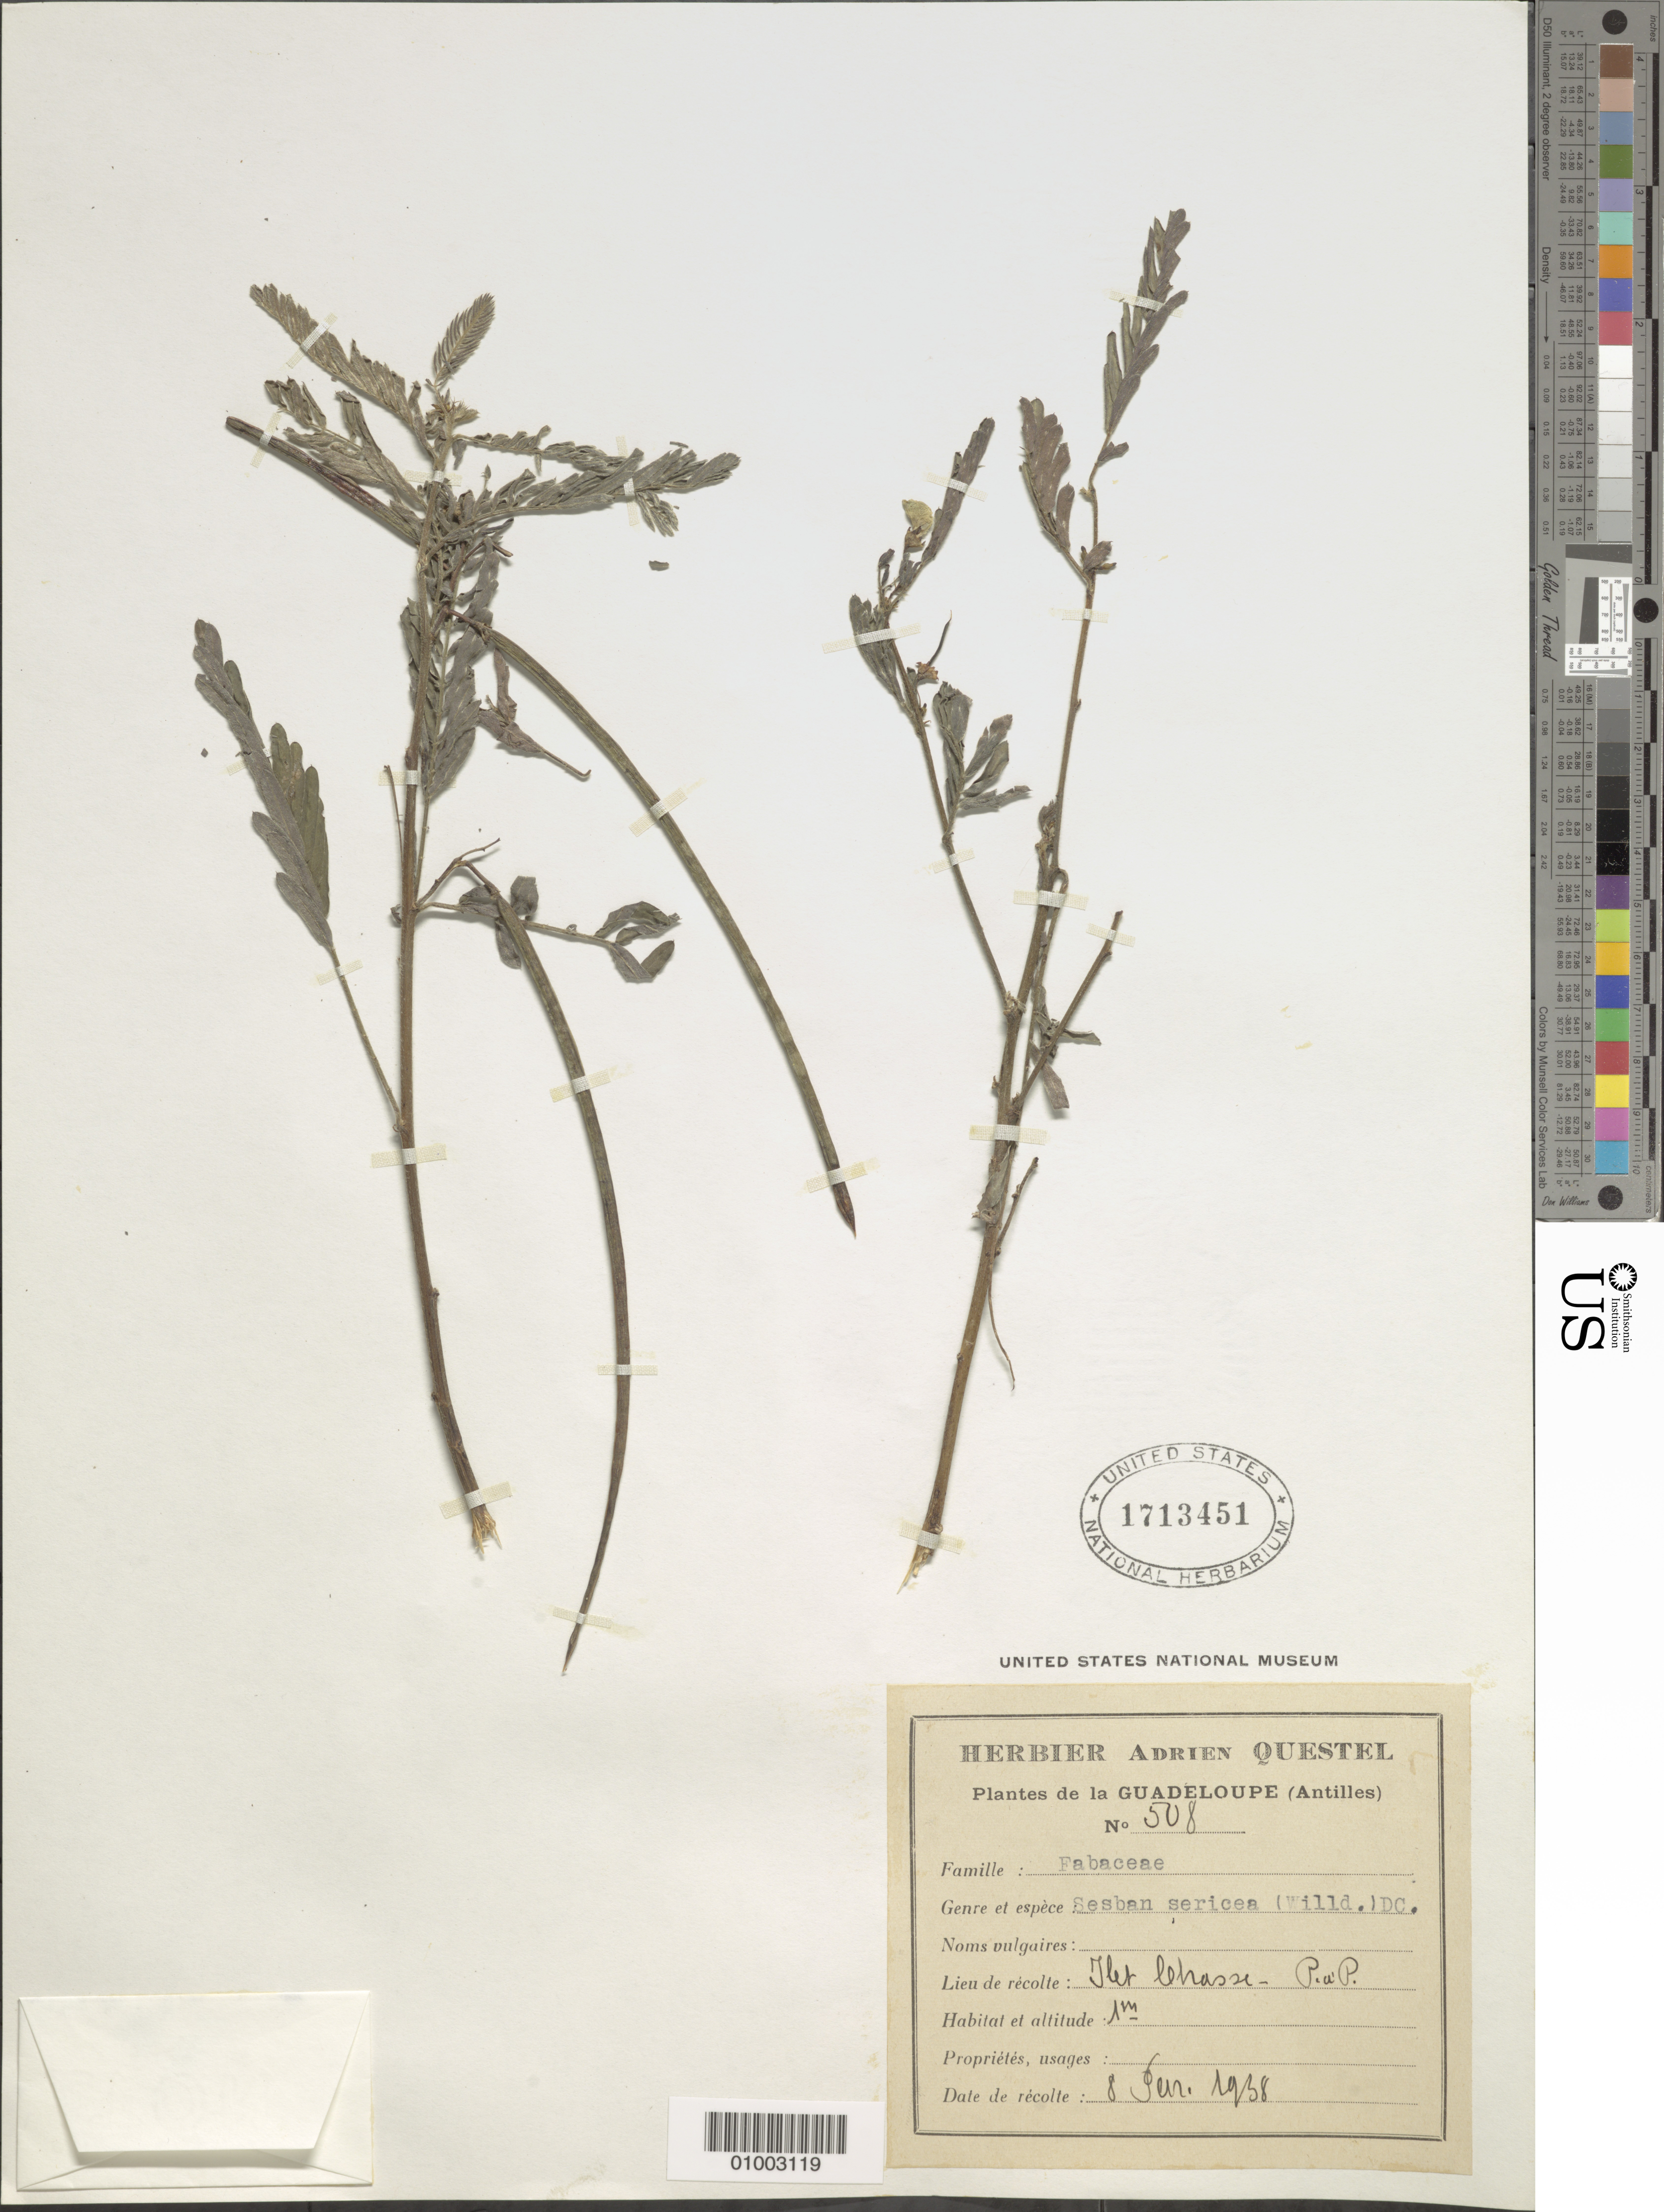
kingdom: Plantae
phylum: Tracheophyta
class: Magnoliopsida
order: Fabales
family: Fabaceae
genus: Sesbania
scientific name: Sesbania sericea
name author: (Willd.) Link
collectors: A. Questel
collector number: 508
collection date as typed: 08 Jun 1938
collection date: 1938-06-08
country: Guadeloupe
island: Basse Terre [Guadeloupe]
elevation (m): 1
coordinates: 0 N, 0 E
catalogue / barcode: US 1713451